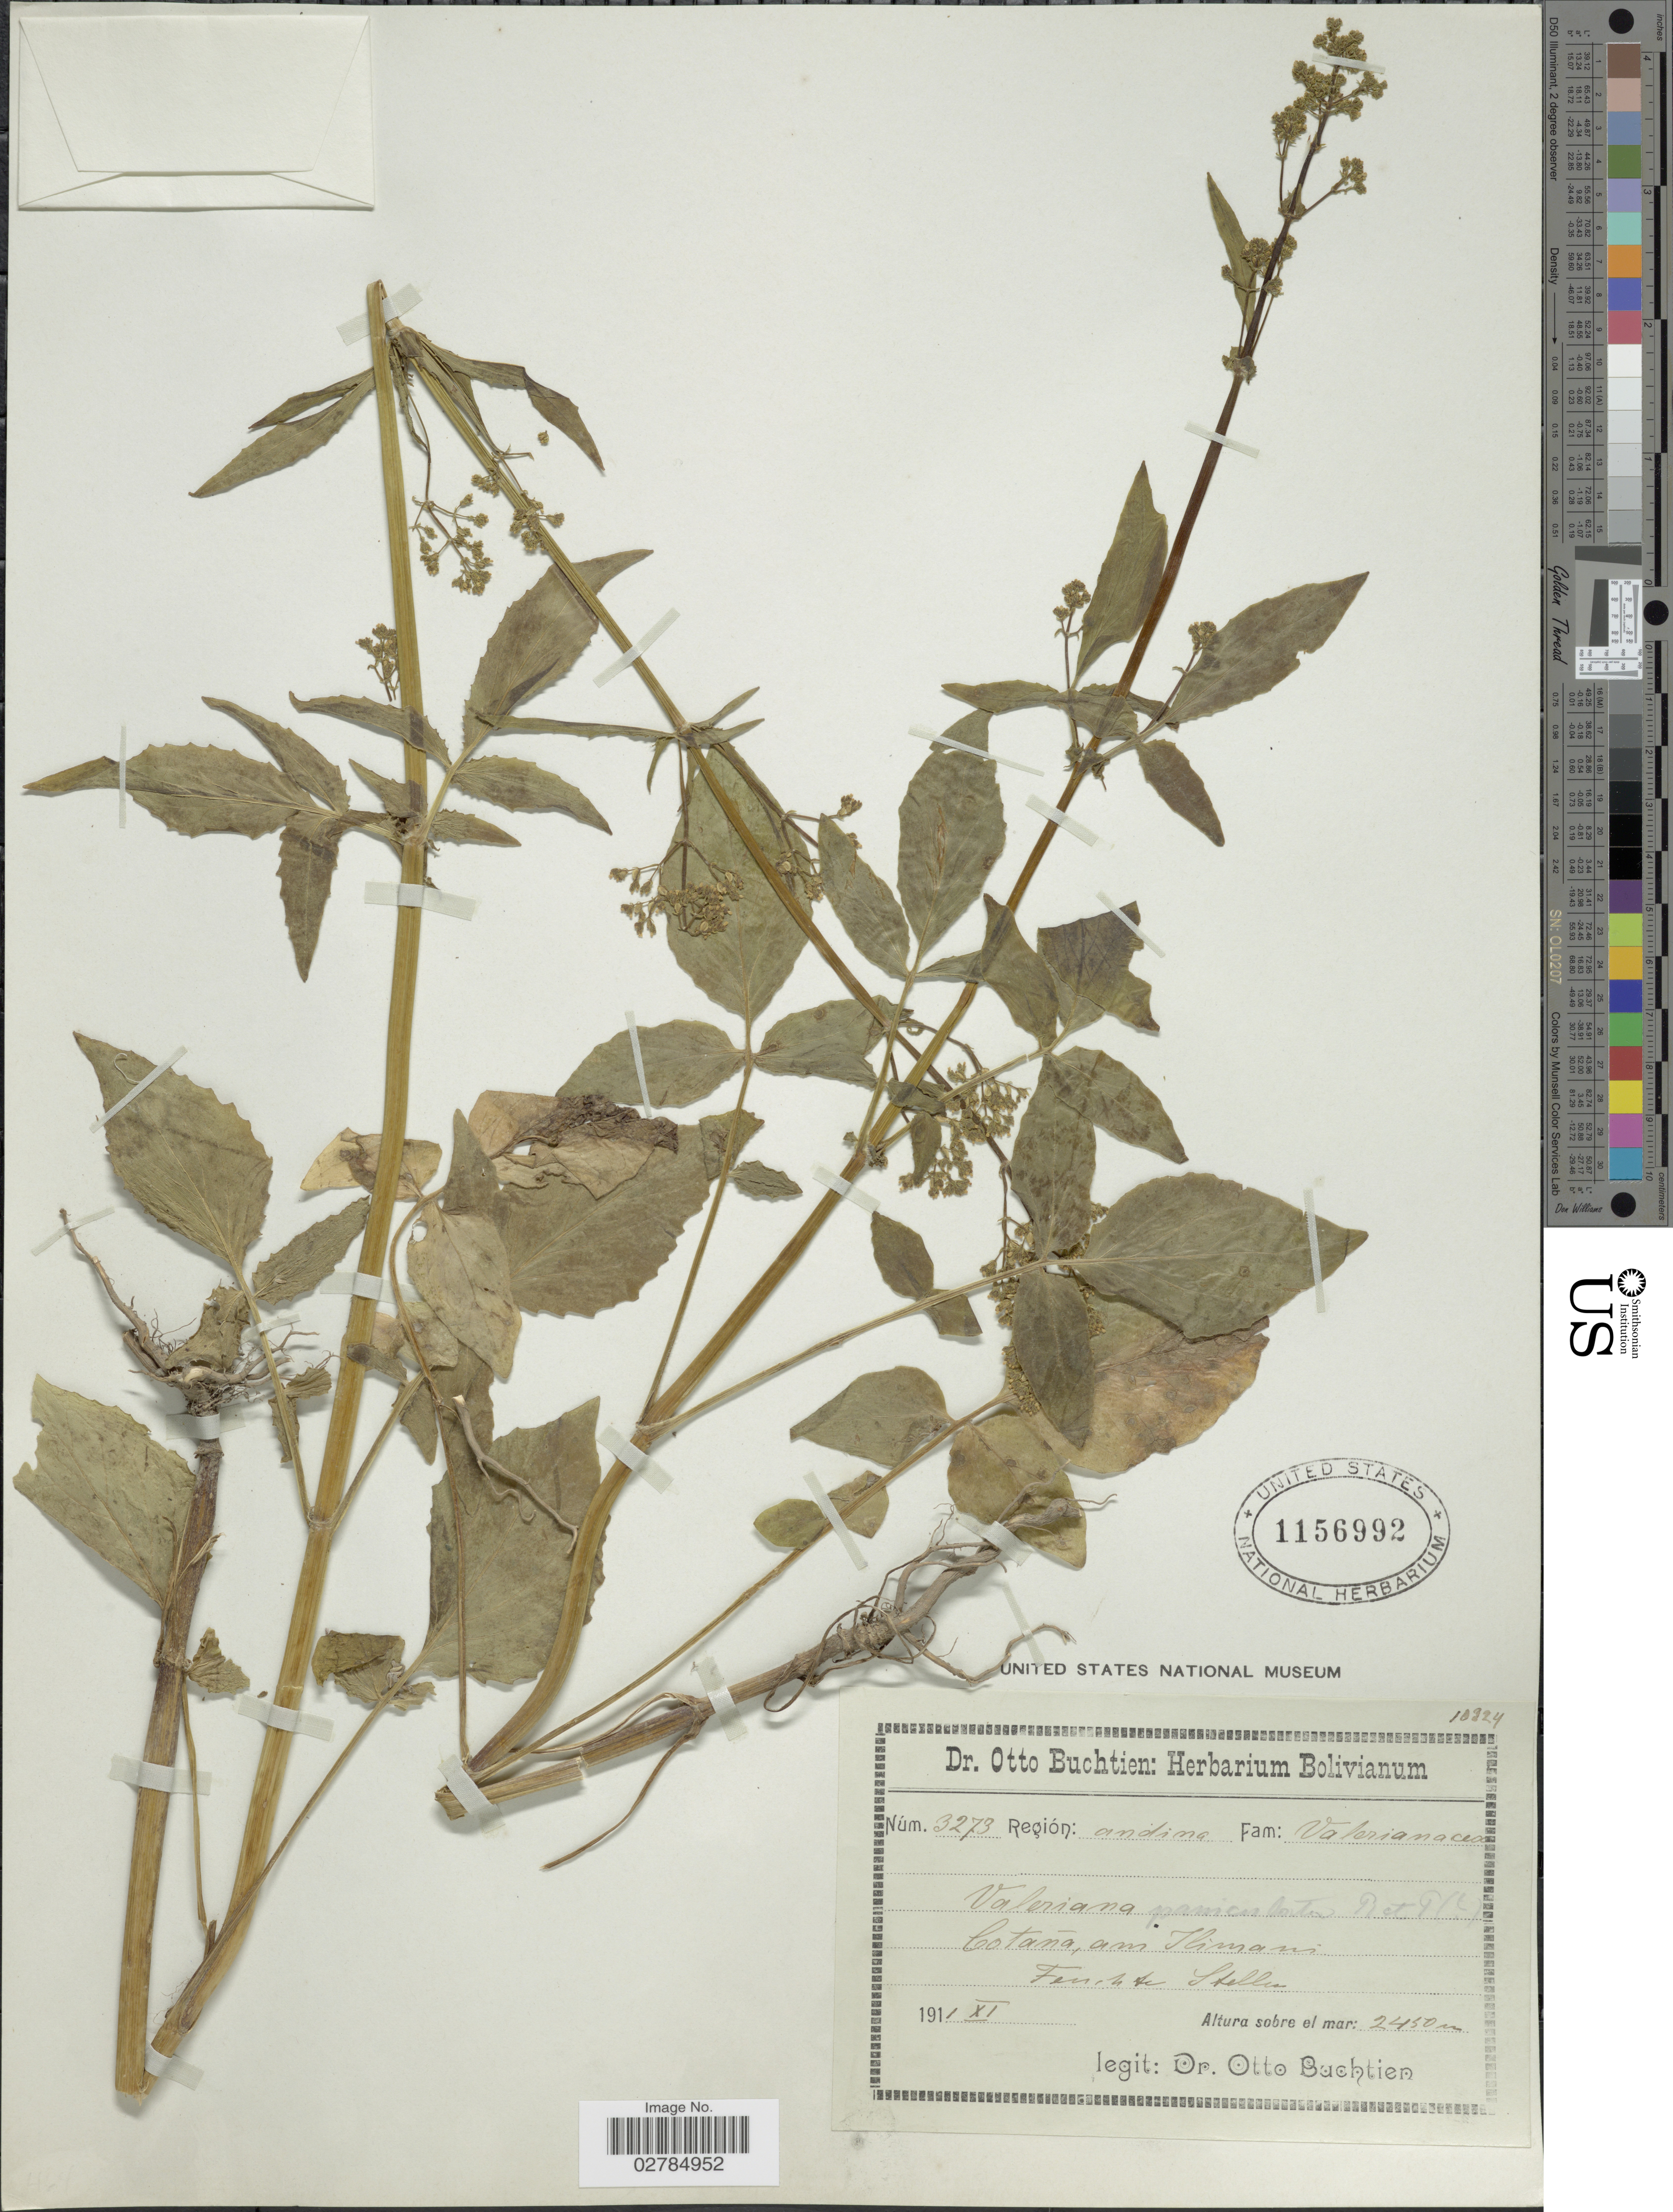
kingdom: Plantae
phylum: Tracheophyta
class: Magnoliopsida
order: Dipsacales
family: Caprifoliaceae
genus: Valeriana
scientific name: Valeriana paniculata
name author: Ruiz & Pav.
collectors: O. Buchtien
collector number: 3273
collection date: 1911-11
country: Bolivia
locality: Región: Andina. Cotaná, am Illimani.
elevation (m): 2450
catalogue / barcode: US 1156992